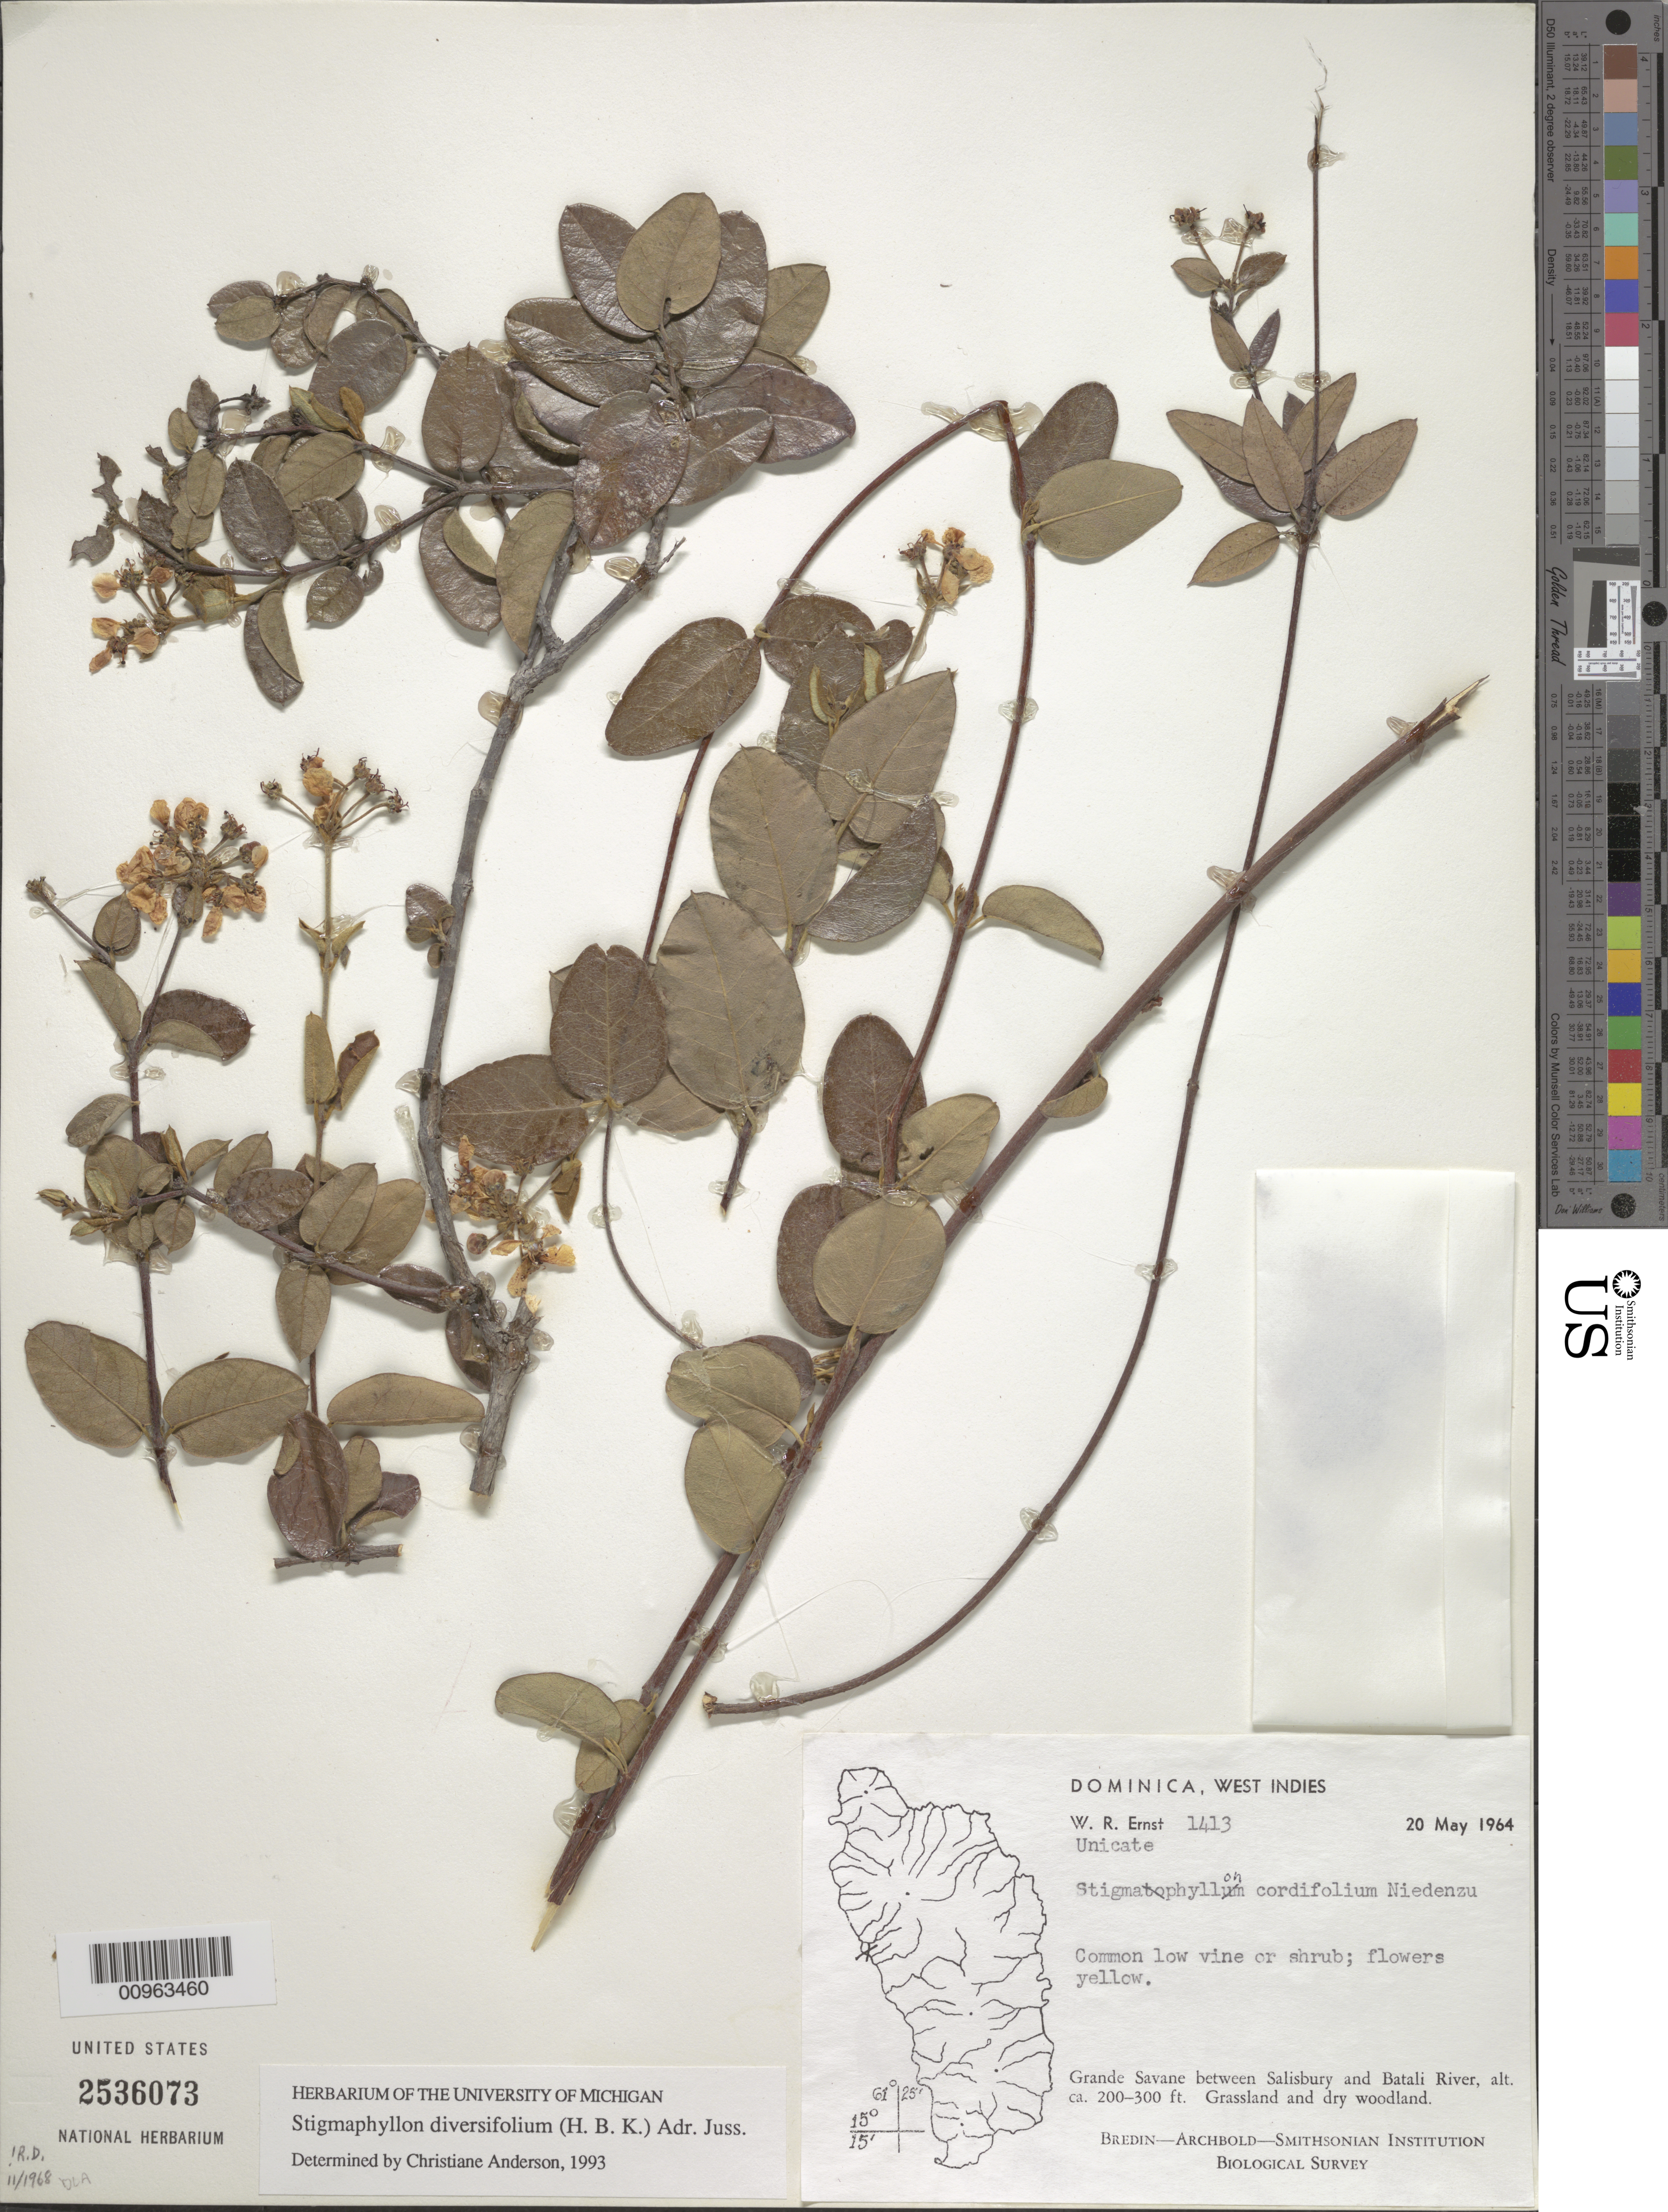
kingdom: Plantae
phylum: Tracheophyta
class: Magnoliopsida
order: Malpighiales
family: Malpighiaceae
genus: Stigmaphyllon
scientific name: Stigmaphyllon diversifolium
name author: (Kunth) A. Juss.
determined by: Anderson, C.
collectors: W. R. Ernst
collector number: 1413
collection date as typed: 20 May 1964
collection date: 1964-05-20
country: Dominica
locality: Grande Savane, between Salisbury and Batali River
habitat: Grassland and dry woodland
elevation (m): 61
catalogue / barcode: US 2536073